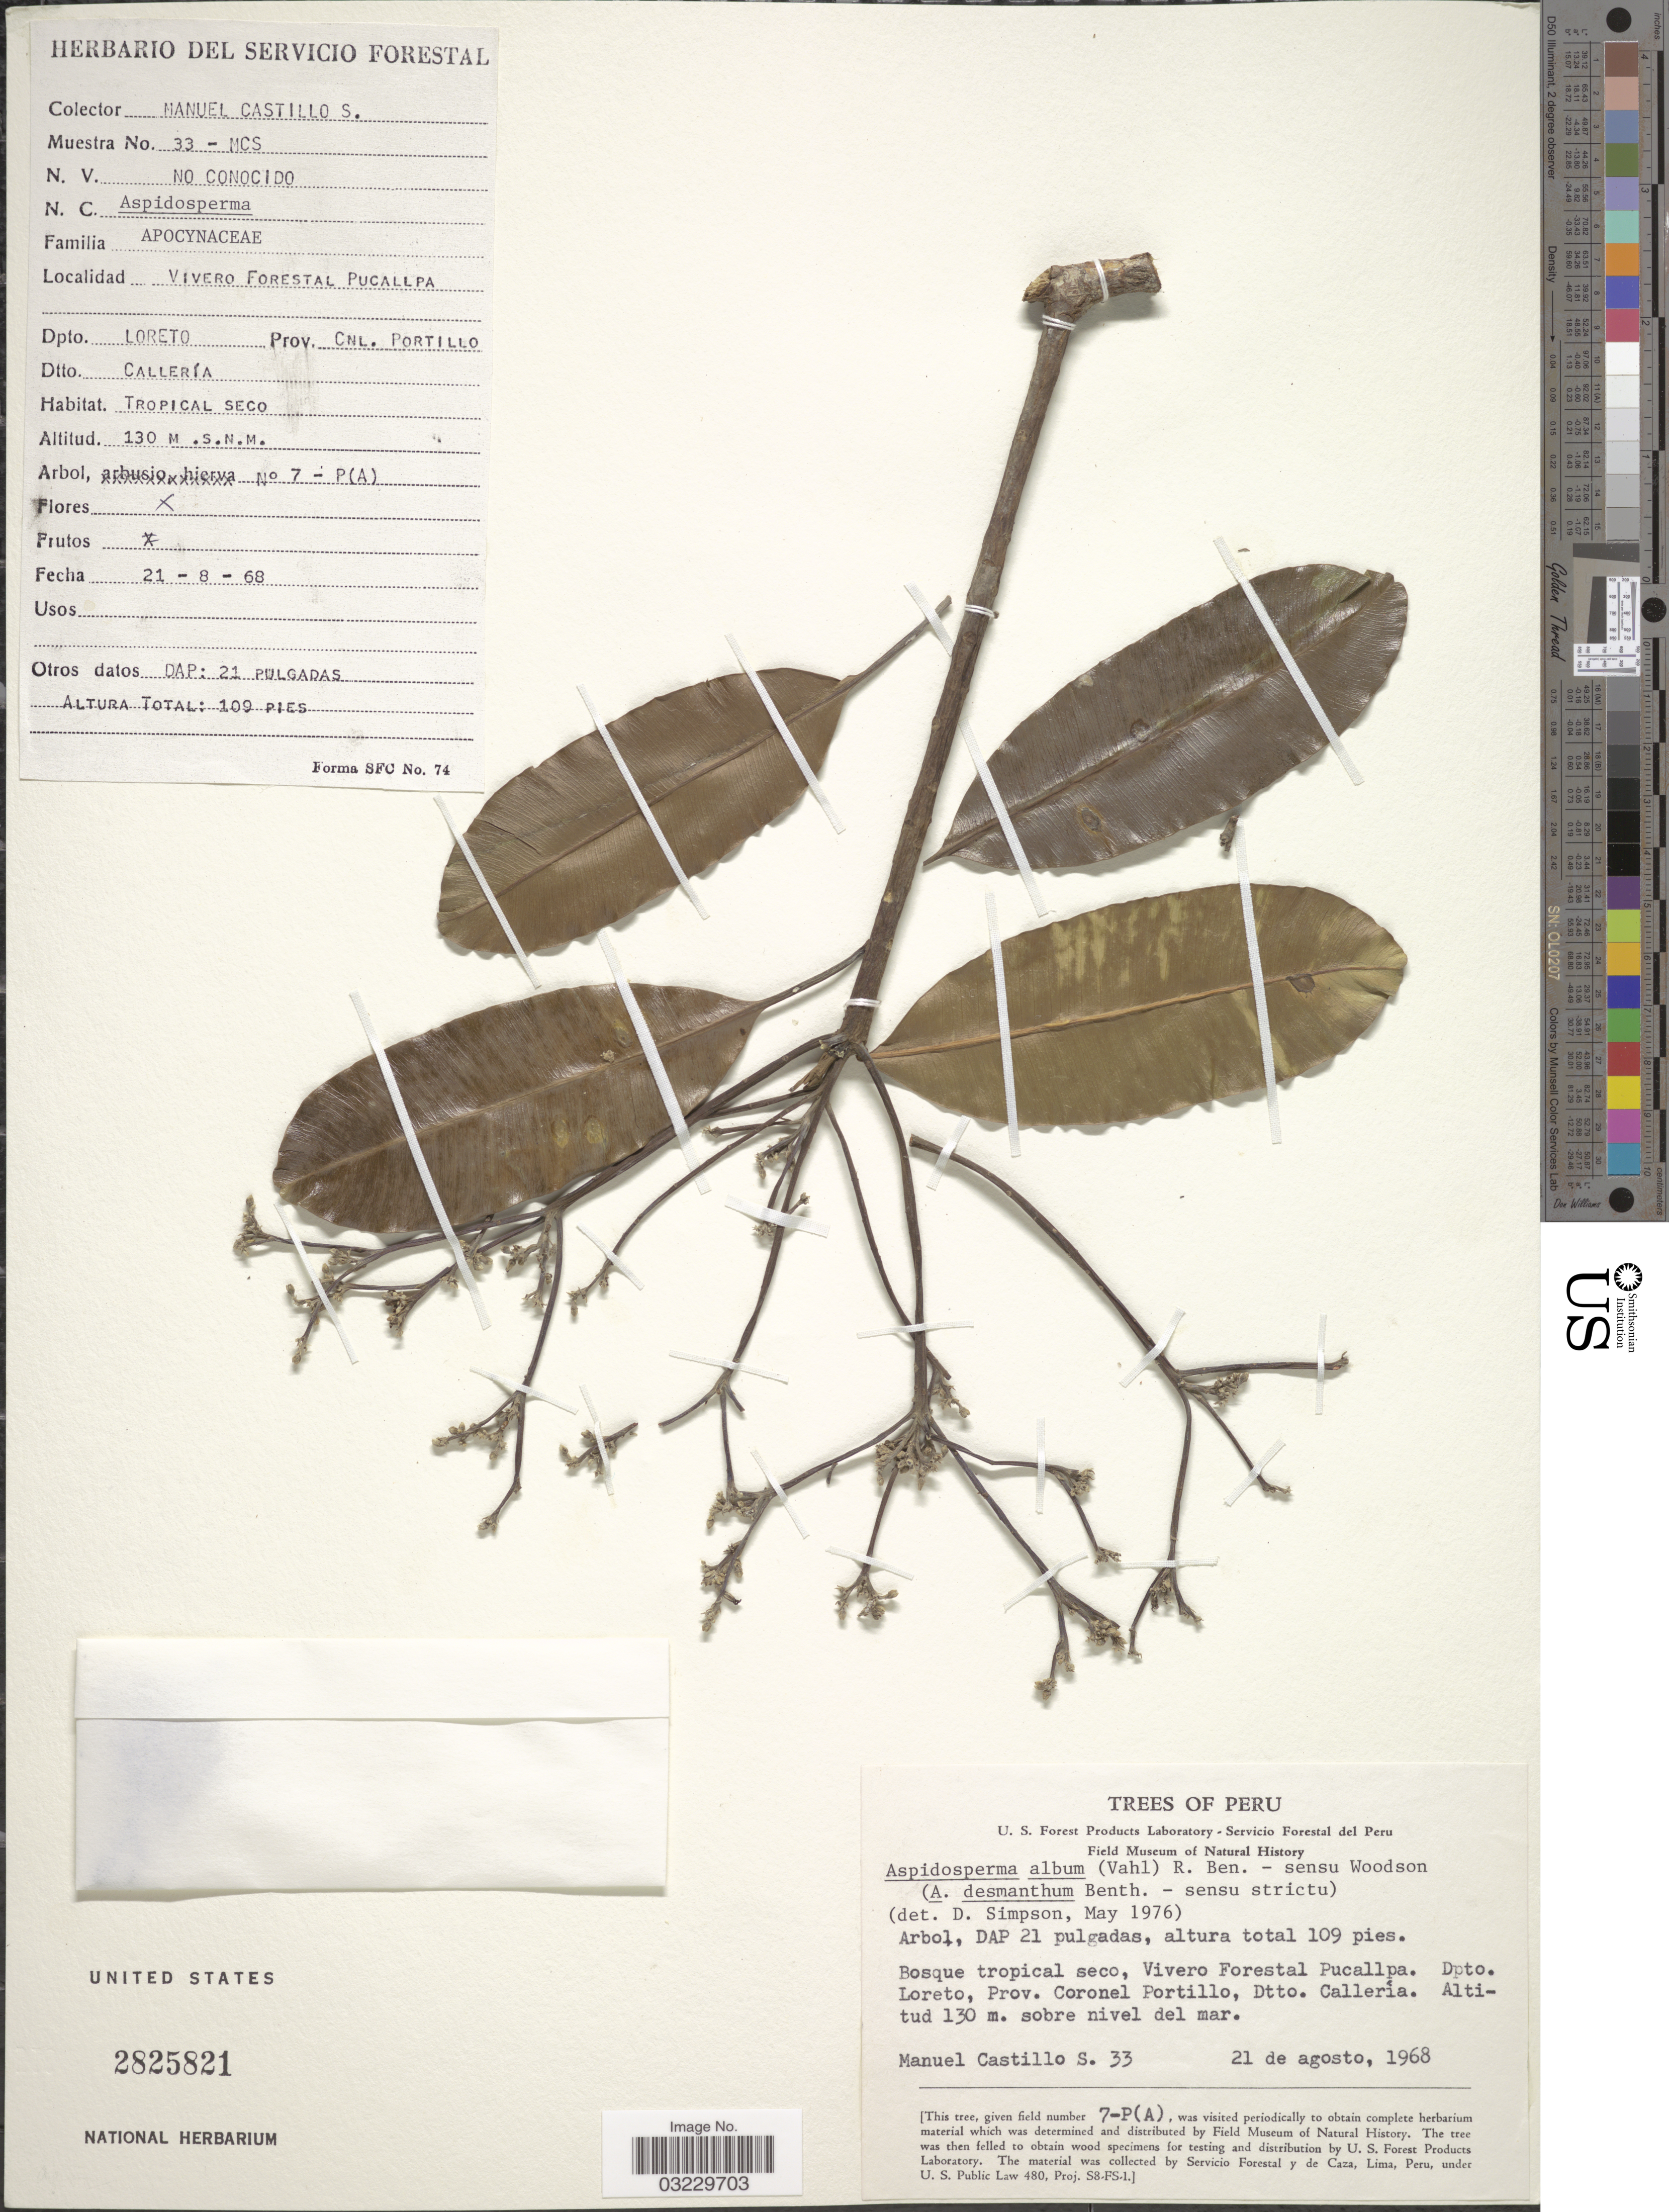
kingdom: Plantae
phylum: Tracheophyta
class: Magnoliopsida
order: Gentianales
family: Apocynaceae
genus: Aspidosperma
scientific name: Aspidosperma album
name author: (Vahl) Benoist ex Pichon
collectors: M. Castillo S.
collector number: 33 - MCS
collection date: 1968-08-21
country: Peru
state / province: Loreto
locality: Vivero Forestal Pucallpa. Dpto. Loreto, Prov. Coronel Portillo, Dtto. Callería.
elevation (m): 130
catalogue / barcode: US 2825821